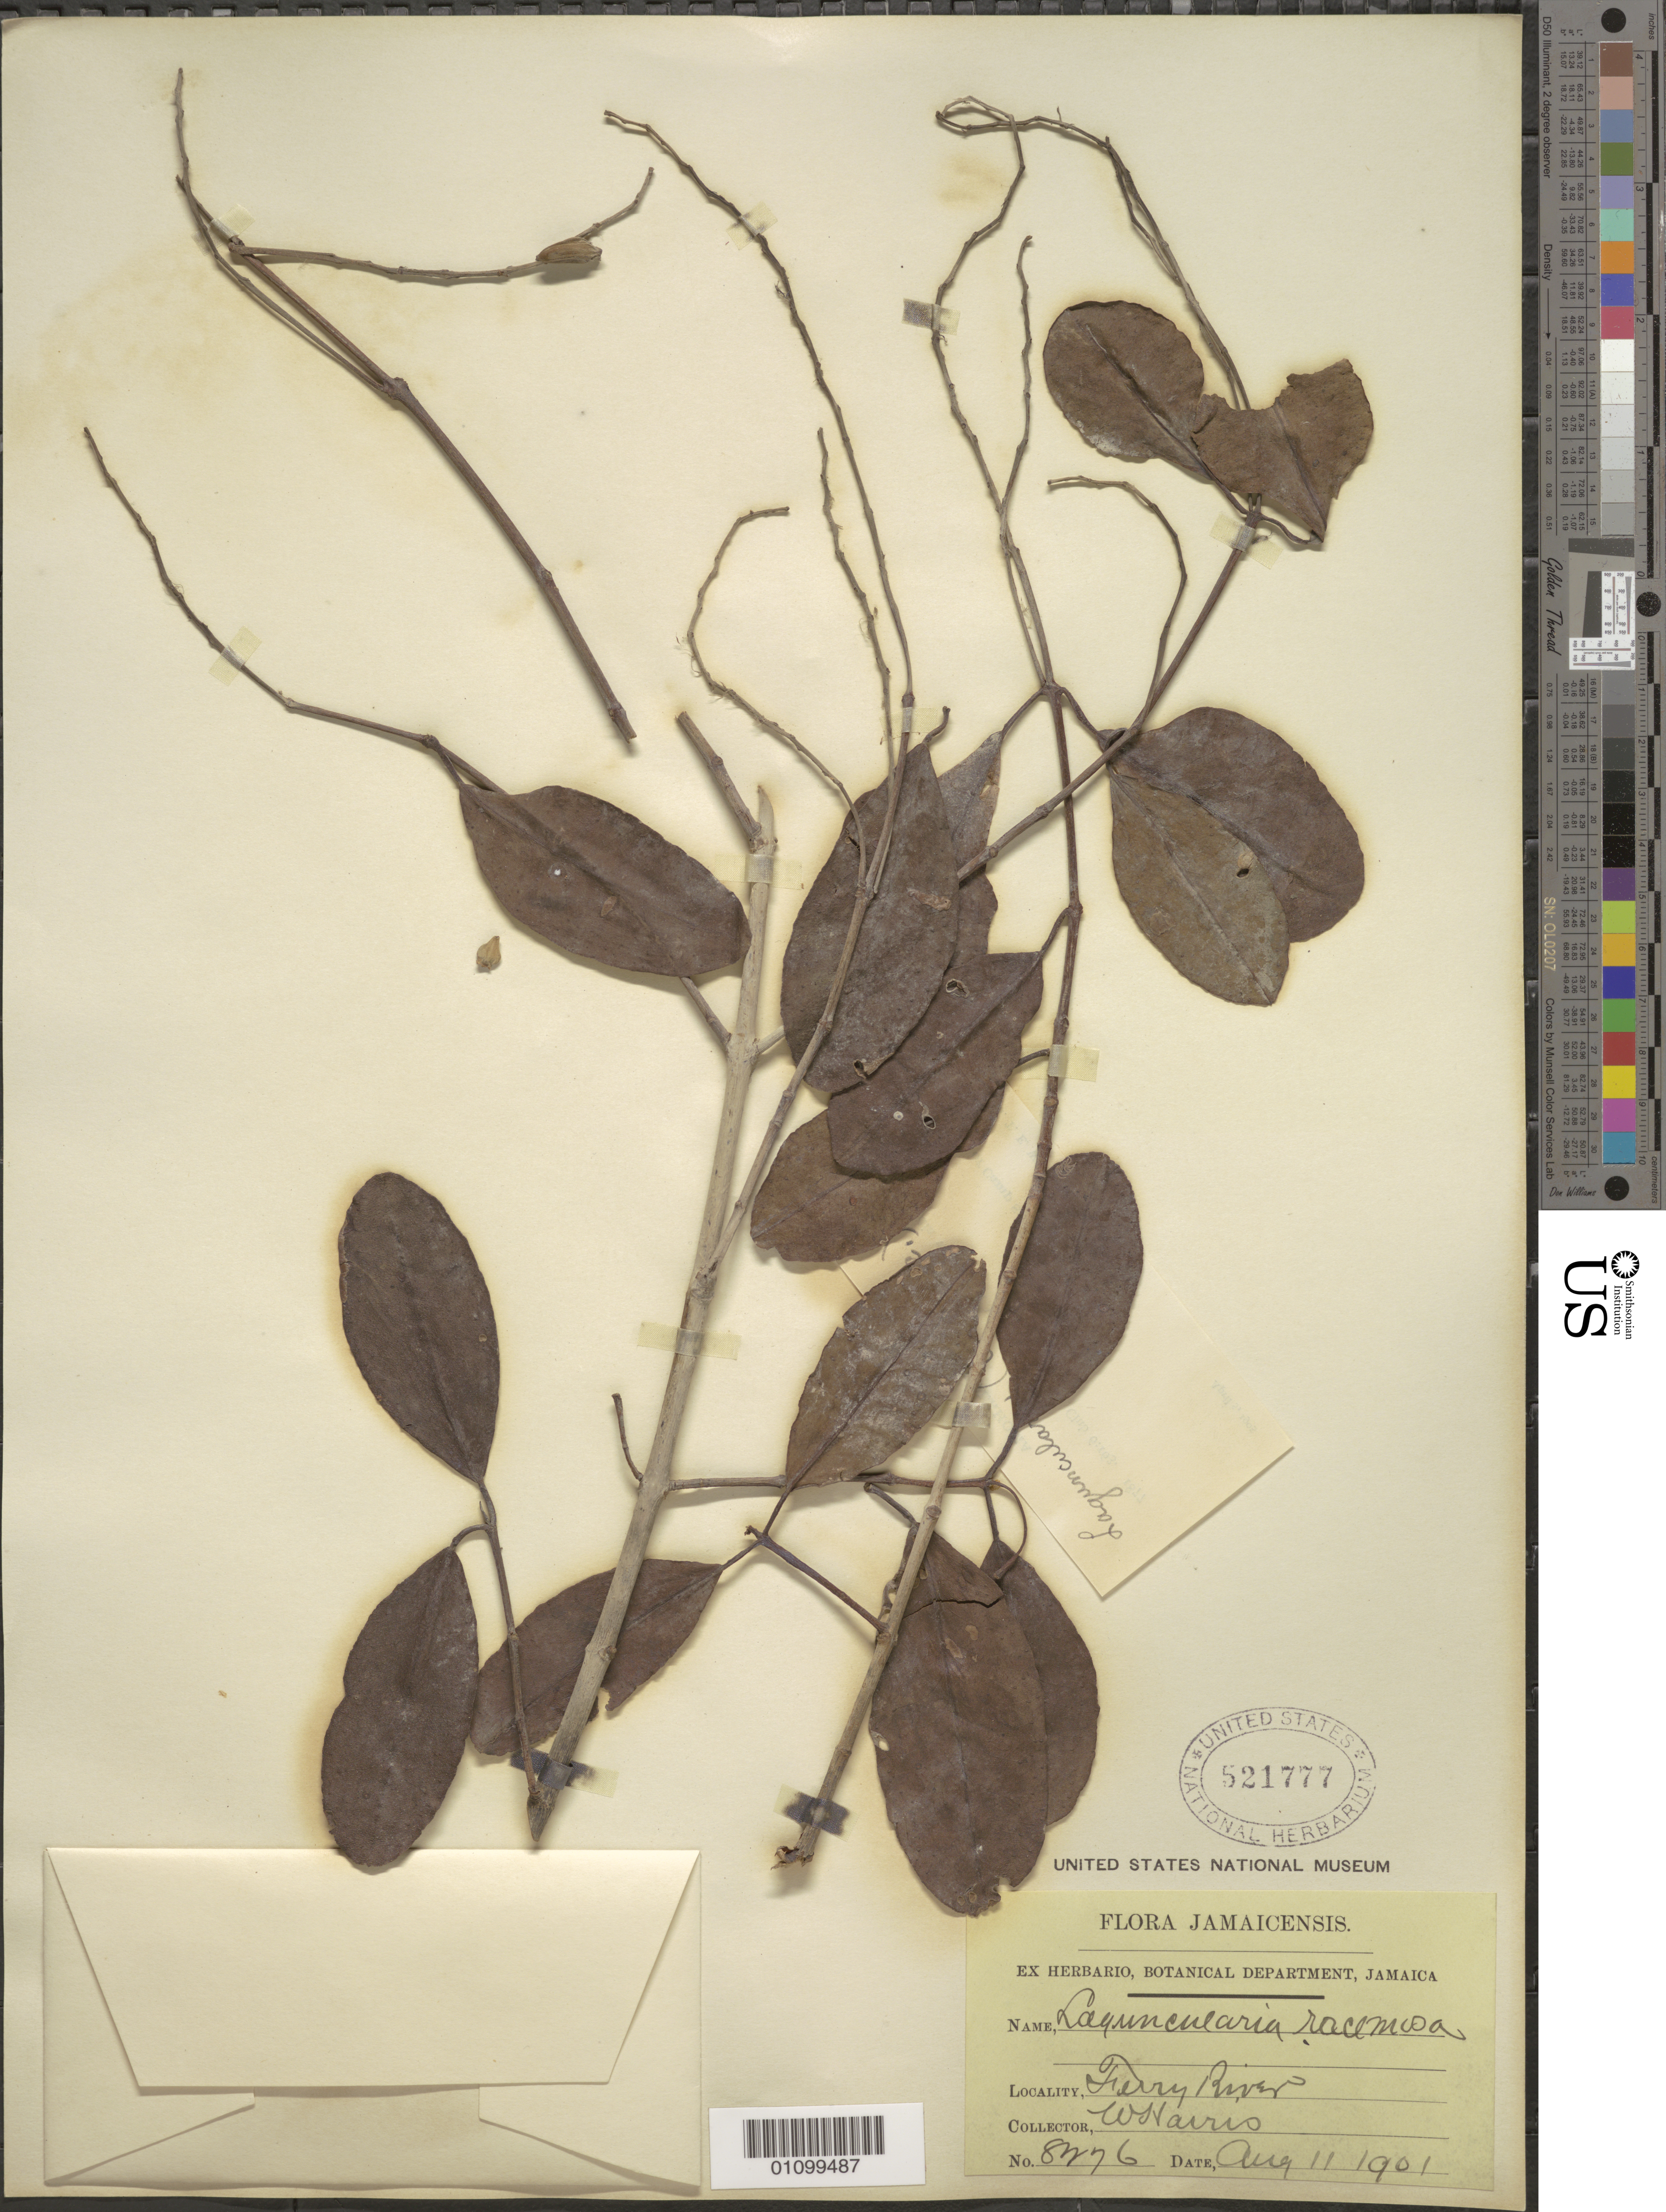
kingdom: Plantae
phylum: Tracheophyta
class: Magnoliopsida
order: Myrtales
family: Combretaceae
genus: Laguncularia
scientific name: Laguncularia racemosa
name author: (L.) C.F. Gaertn.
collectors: W. Harris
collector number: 8776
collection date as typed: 11 Aug 1901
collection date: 1901-08-11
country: Jamaica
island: Jamaica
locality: Ferry River.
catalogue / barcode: US 521777